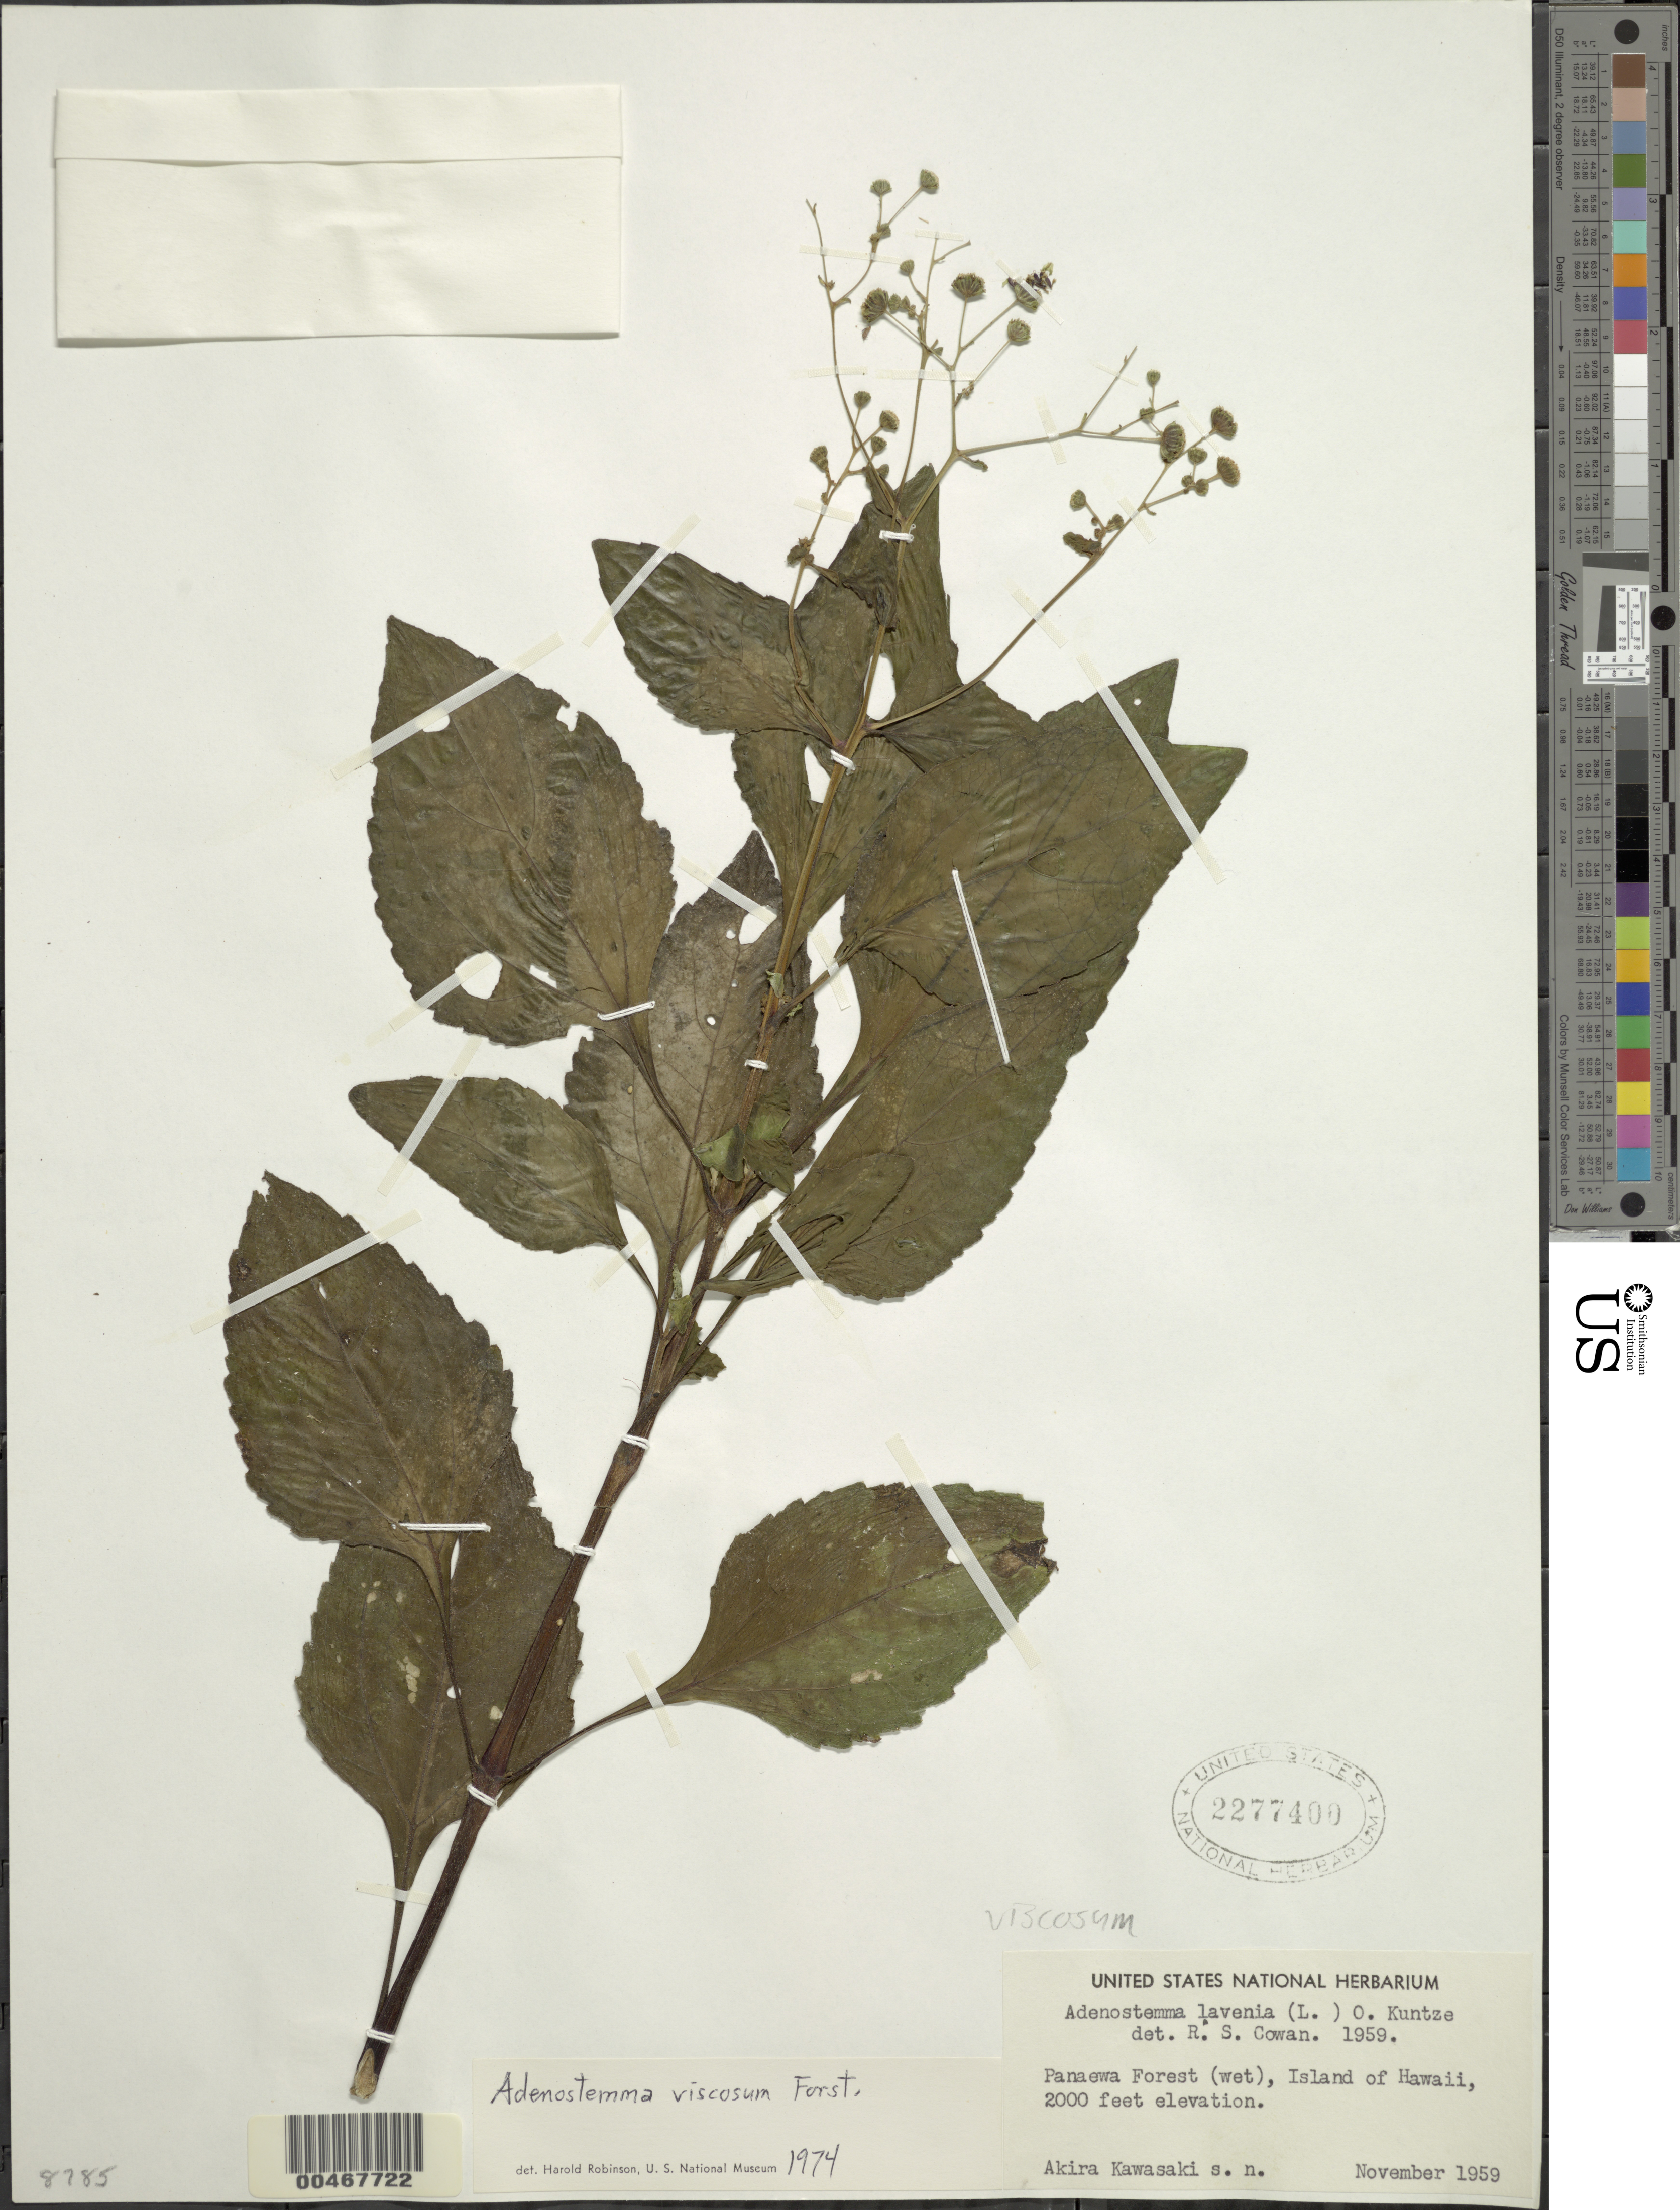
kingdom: Plantae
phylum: Tracheophyta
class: Magnoliopsida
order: Asterales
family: Asteraceae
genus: Adenostemma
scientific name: Adenostemma viscosum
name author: J.R. Forst. & G. Forst.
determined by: Robinson, Harold E., (US)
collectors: A. Kawasaki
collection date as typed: Nov 1959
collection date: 1959-11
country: United States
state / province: Hawaii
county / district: Hawaii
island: Hawaii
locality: Panaewa Forest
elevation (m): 610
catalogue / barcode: US 2277400